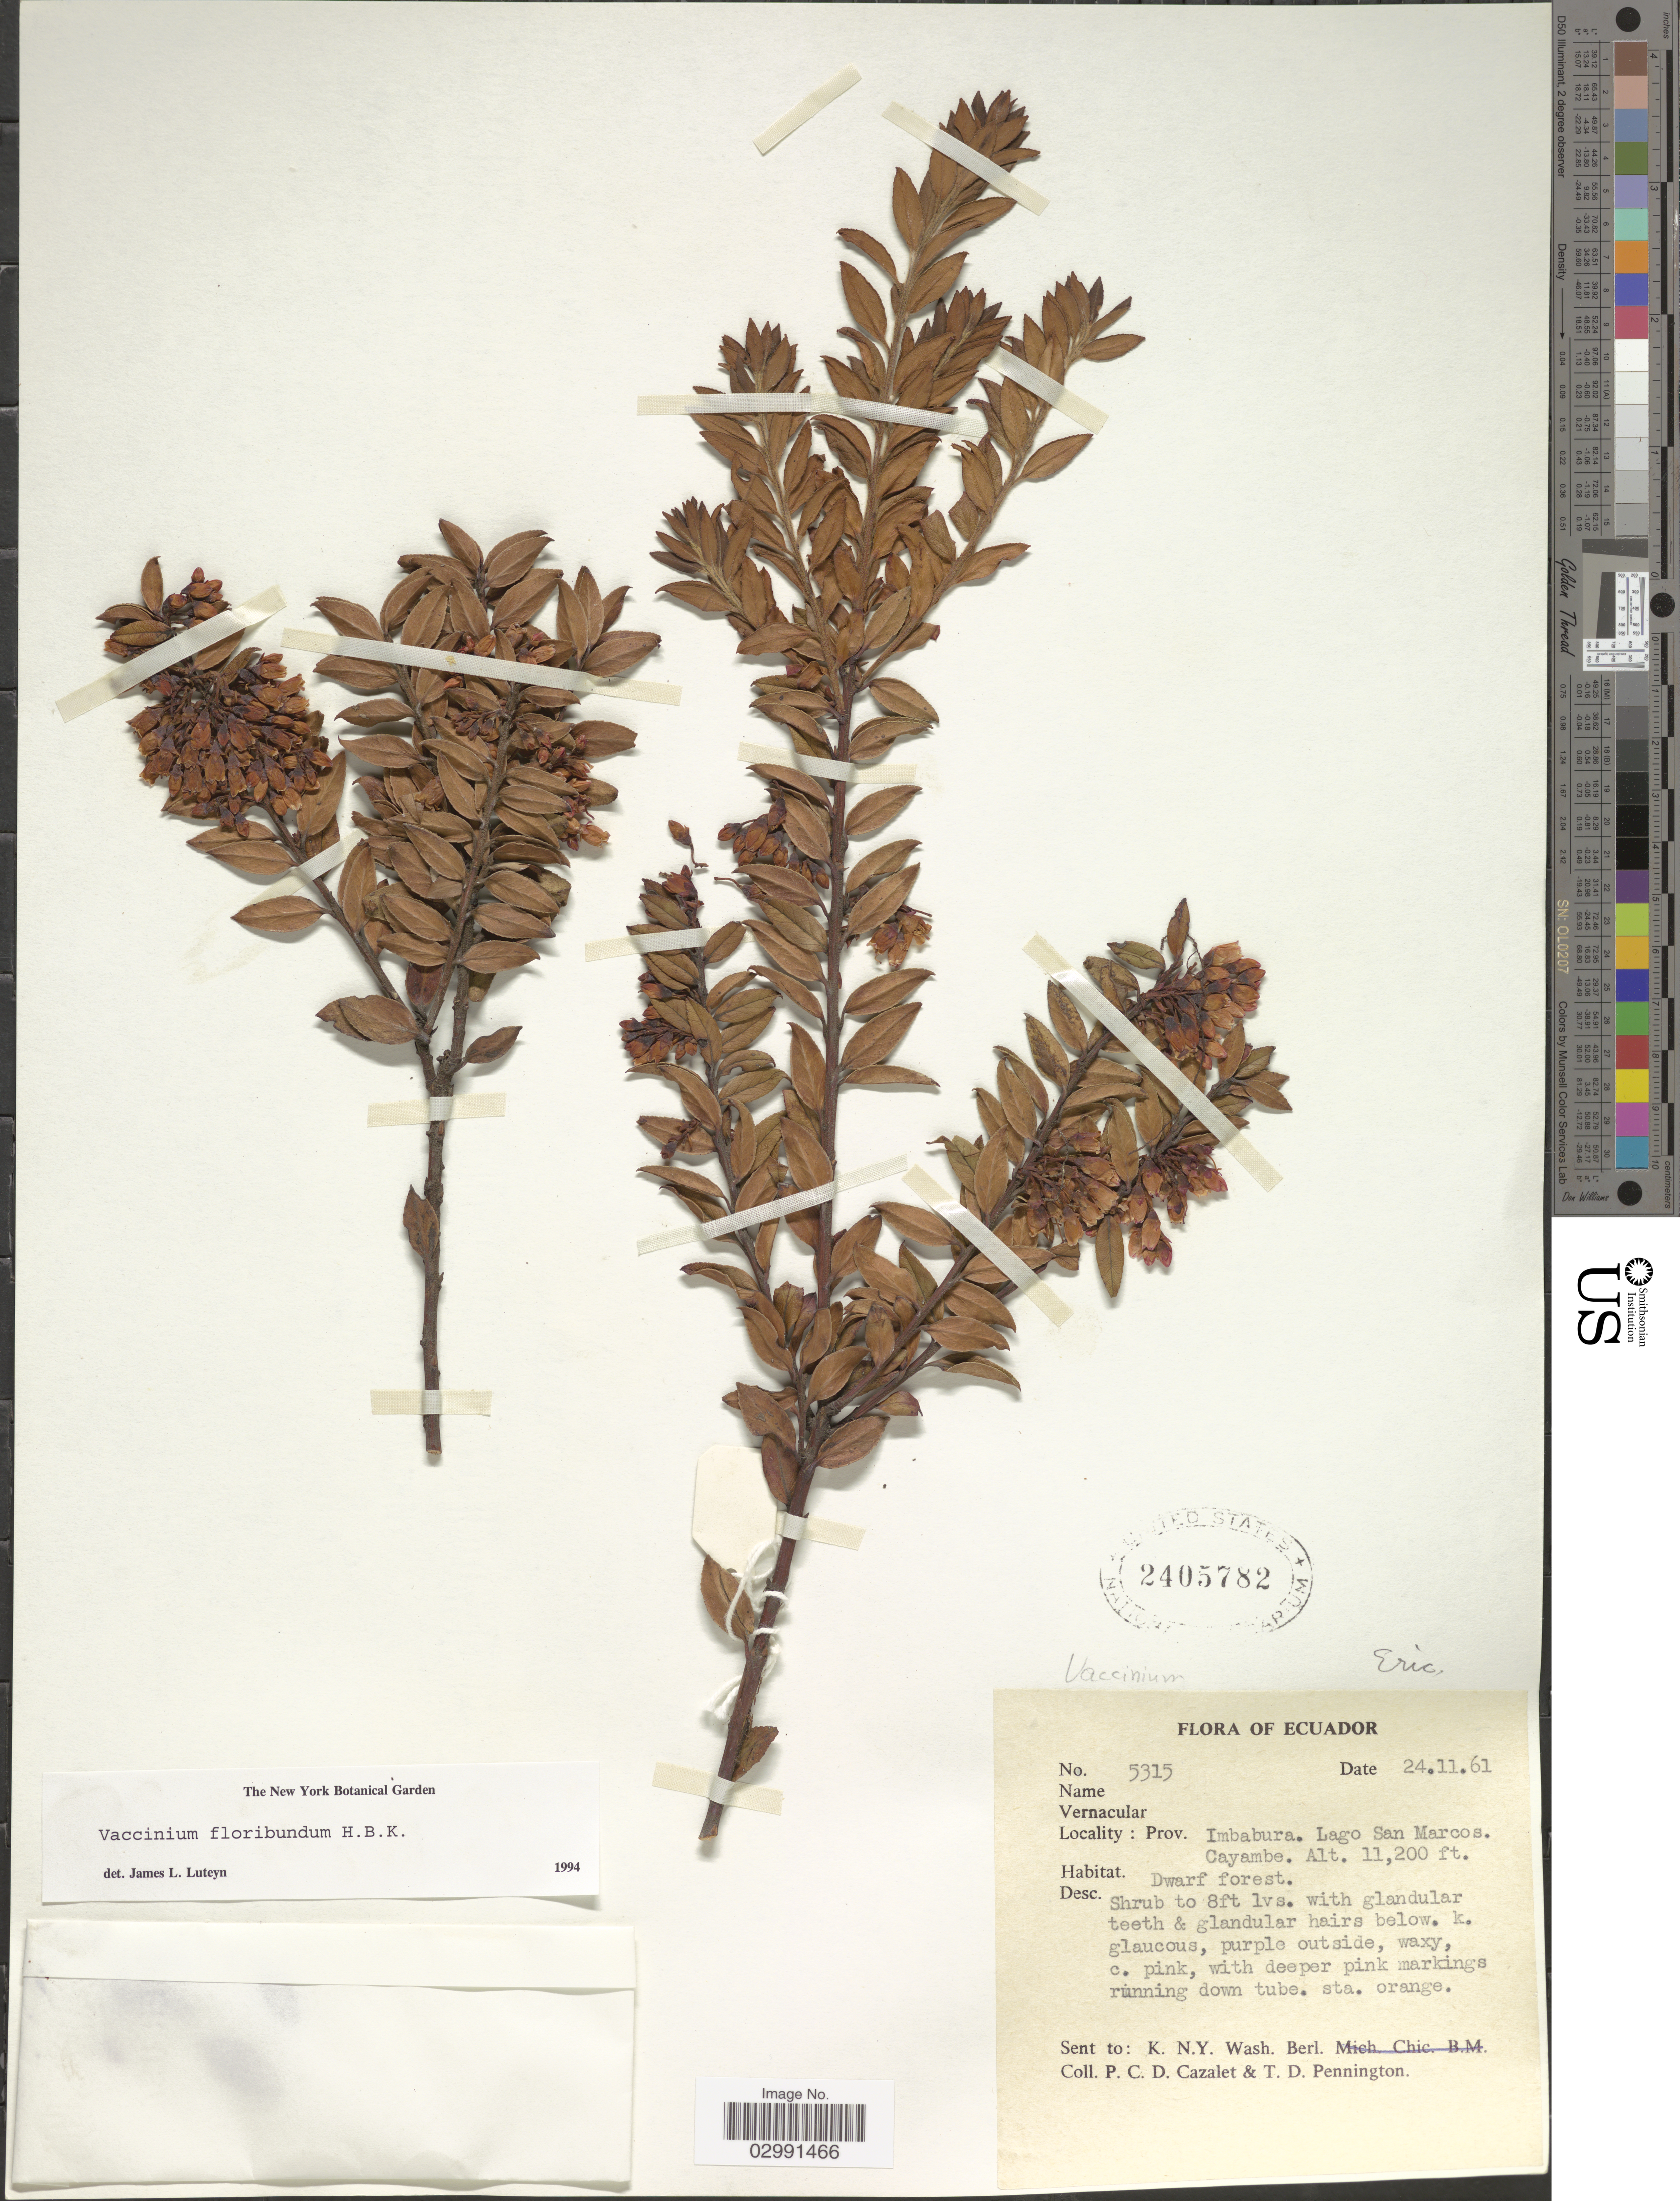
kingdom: Plantae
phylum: Tracheophyta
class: Magnoliopsida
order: Ericales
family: Ericaceae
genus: Vaccinium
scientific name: Vaccinium floribundum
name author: Kunth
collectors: P. C. D. Cazalet & T. D. Pennington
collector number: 5315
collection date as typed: Transcribed d/m/y: 24/11/61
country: Ecuador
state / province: Imbabura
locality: Lago San Marcos. Cayambe.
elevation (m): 3414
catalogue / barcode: US 2405782